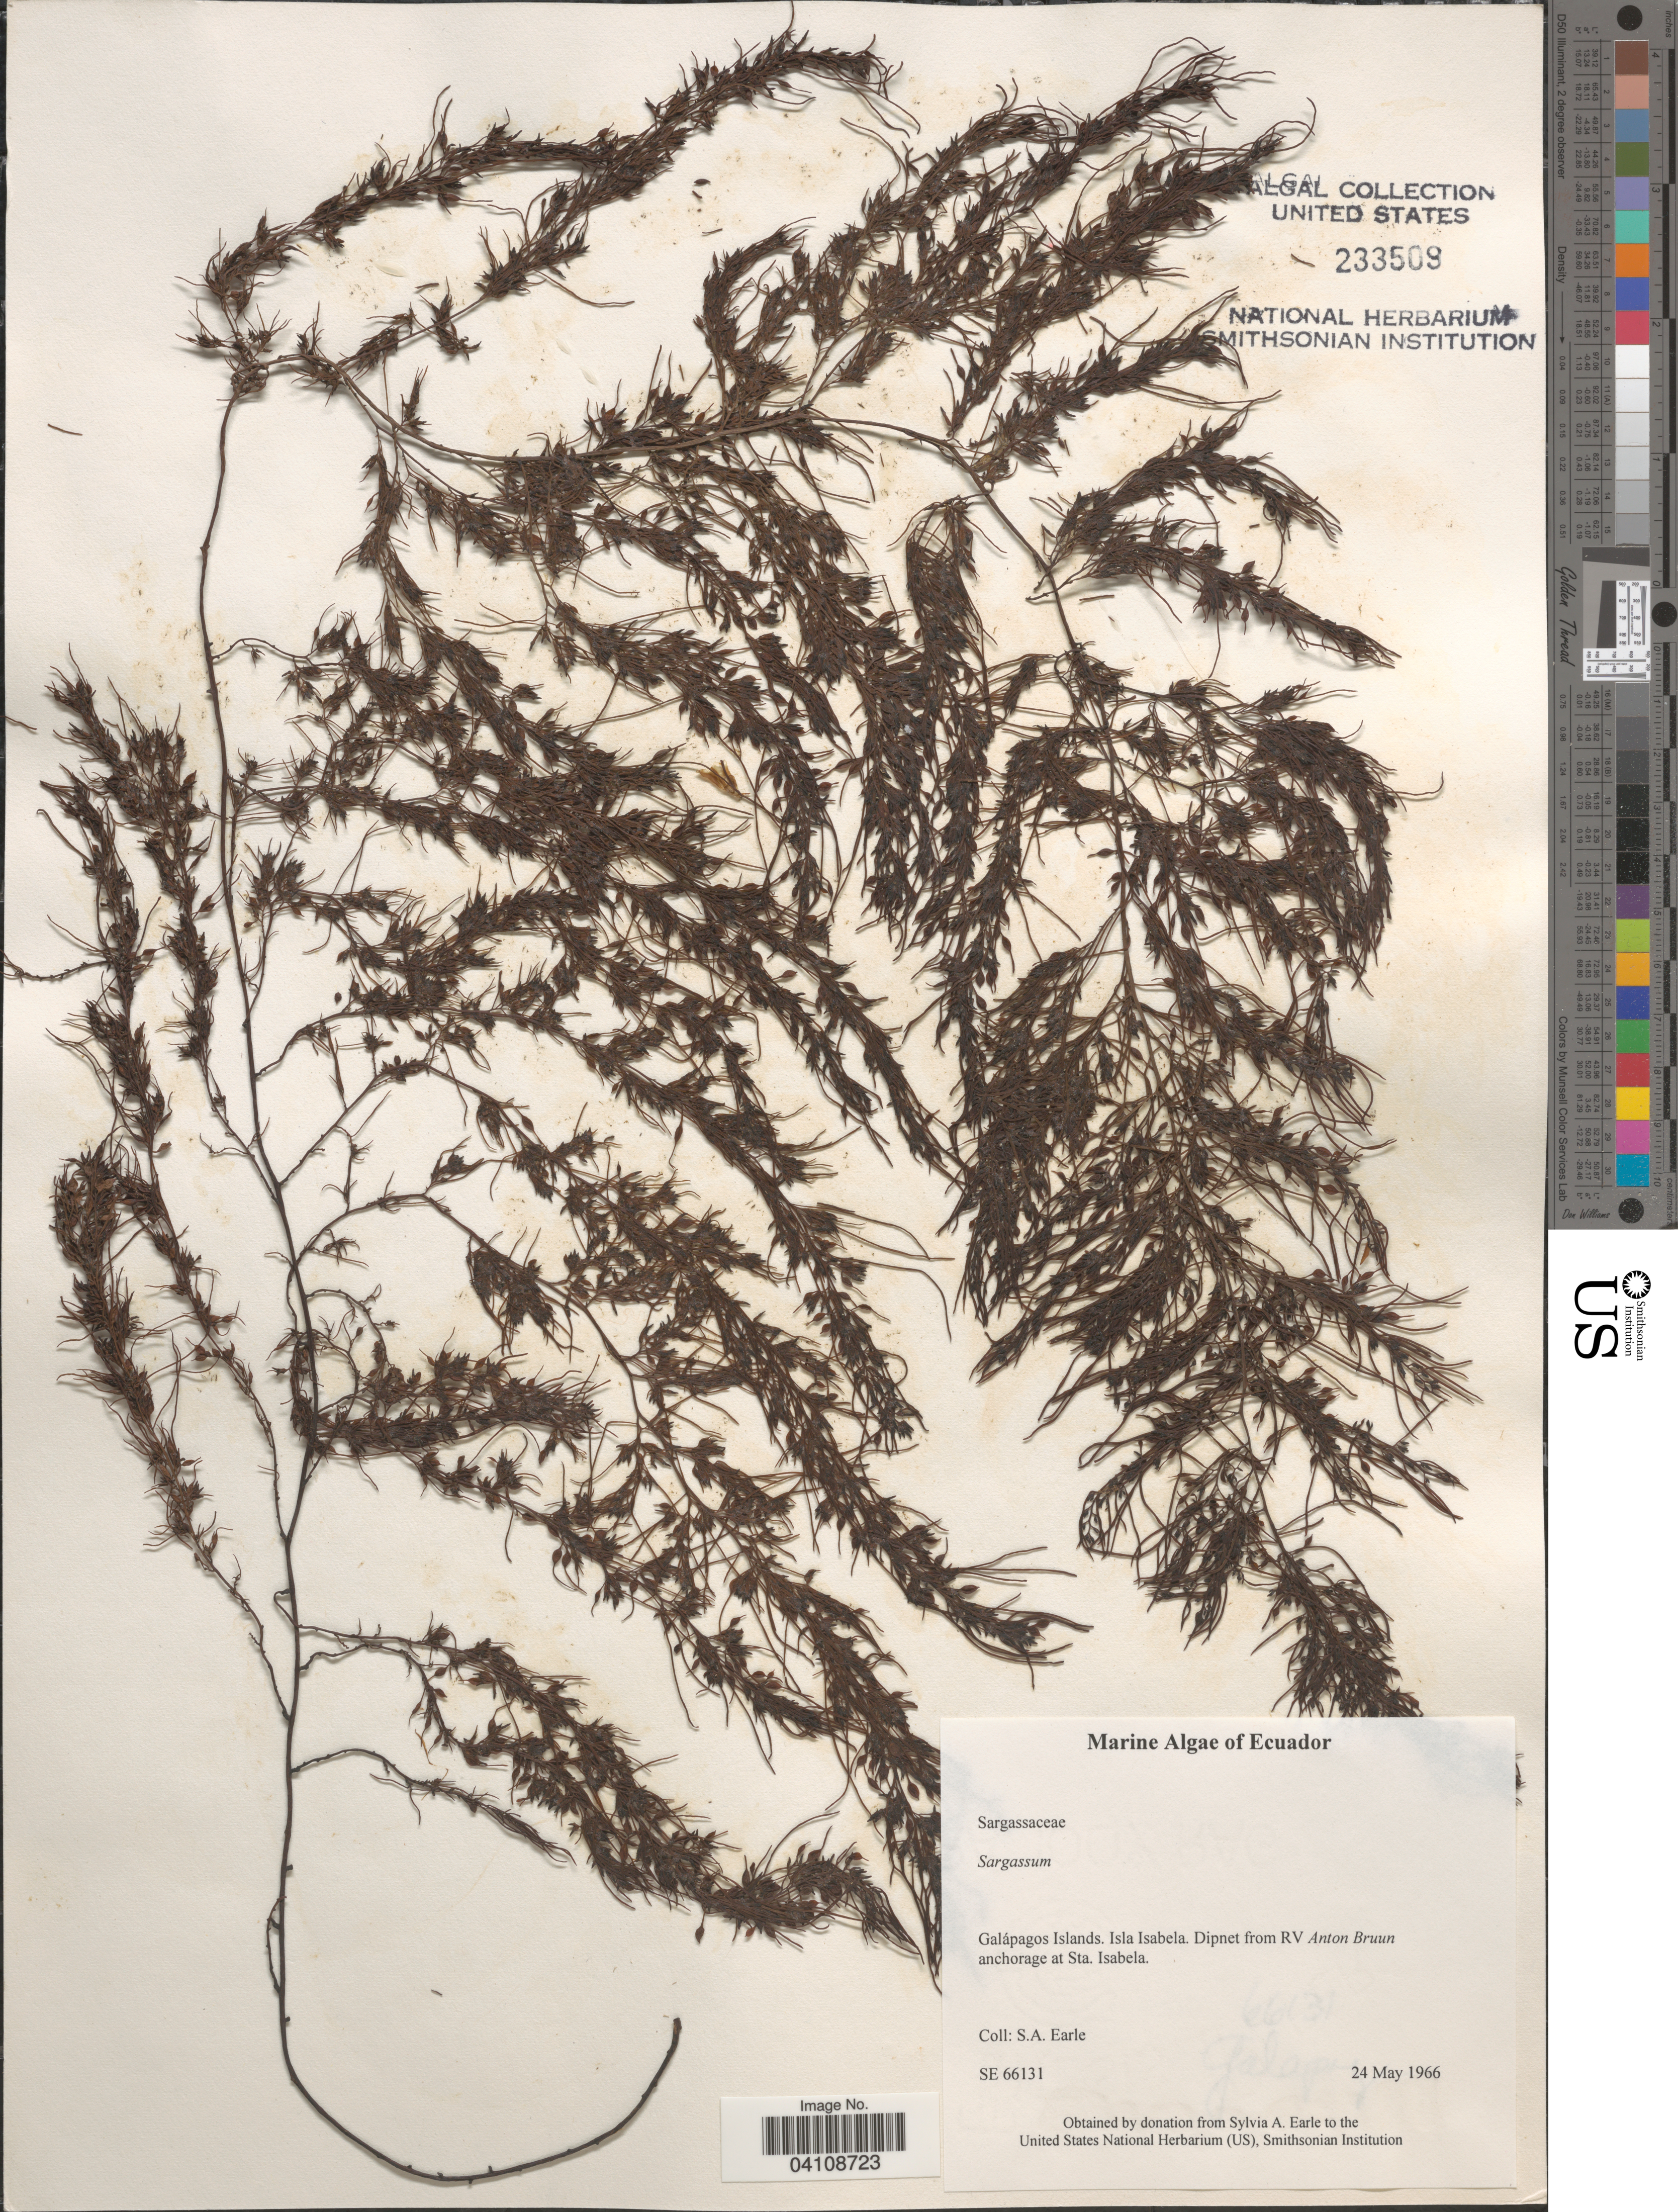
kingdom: Chromista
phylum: Ochrophyta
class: Phaeophyceae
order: Fucales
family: Sargassaceae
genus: Sargassum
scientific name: Sargassum sp.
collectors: S. A. Earle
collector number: SE66131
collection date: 1966-05-24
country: Ecuador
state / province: Colón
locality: Galápagos Islands. Isla Isabela. Dipnet from RV Anton Bruun anchorage at Sta. Isabela.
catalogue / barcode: US 233509